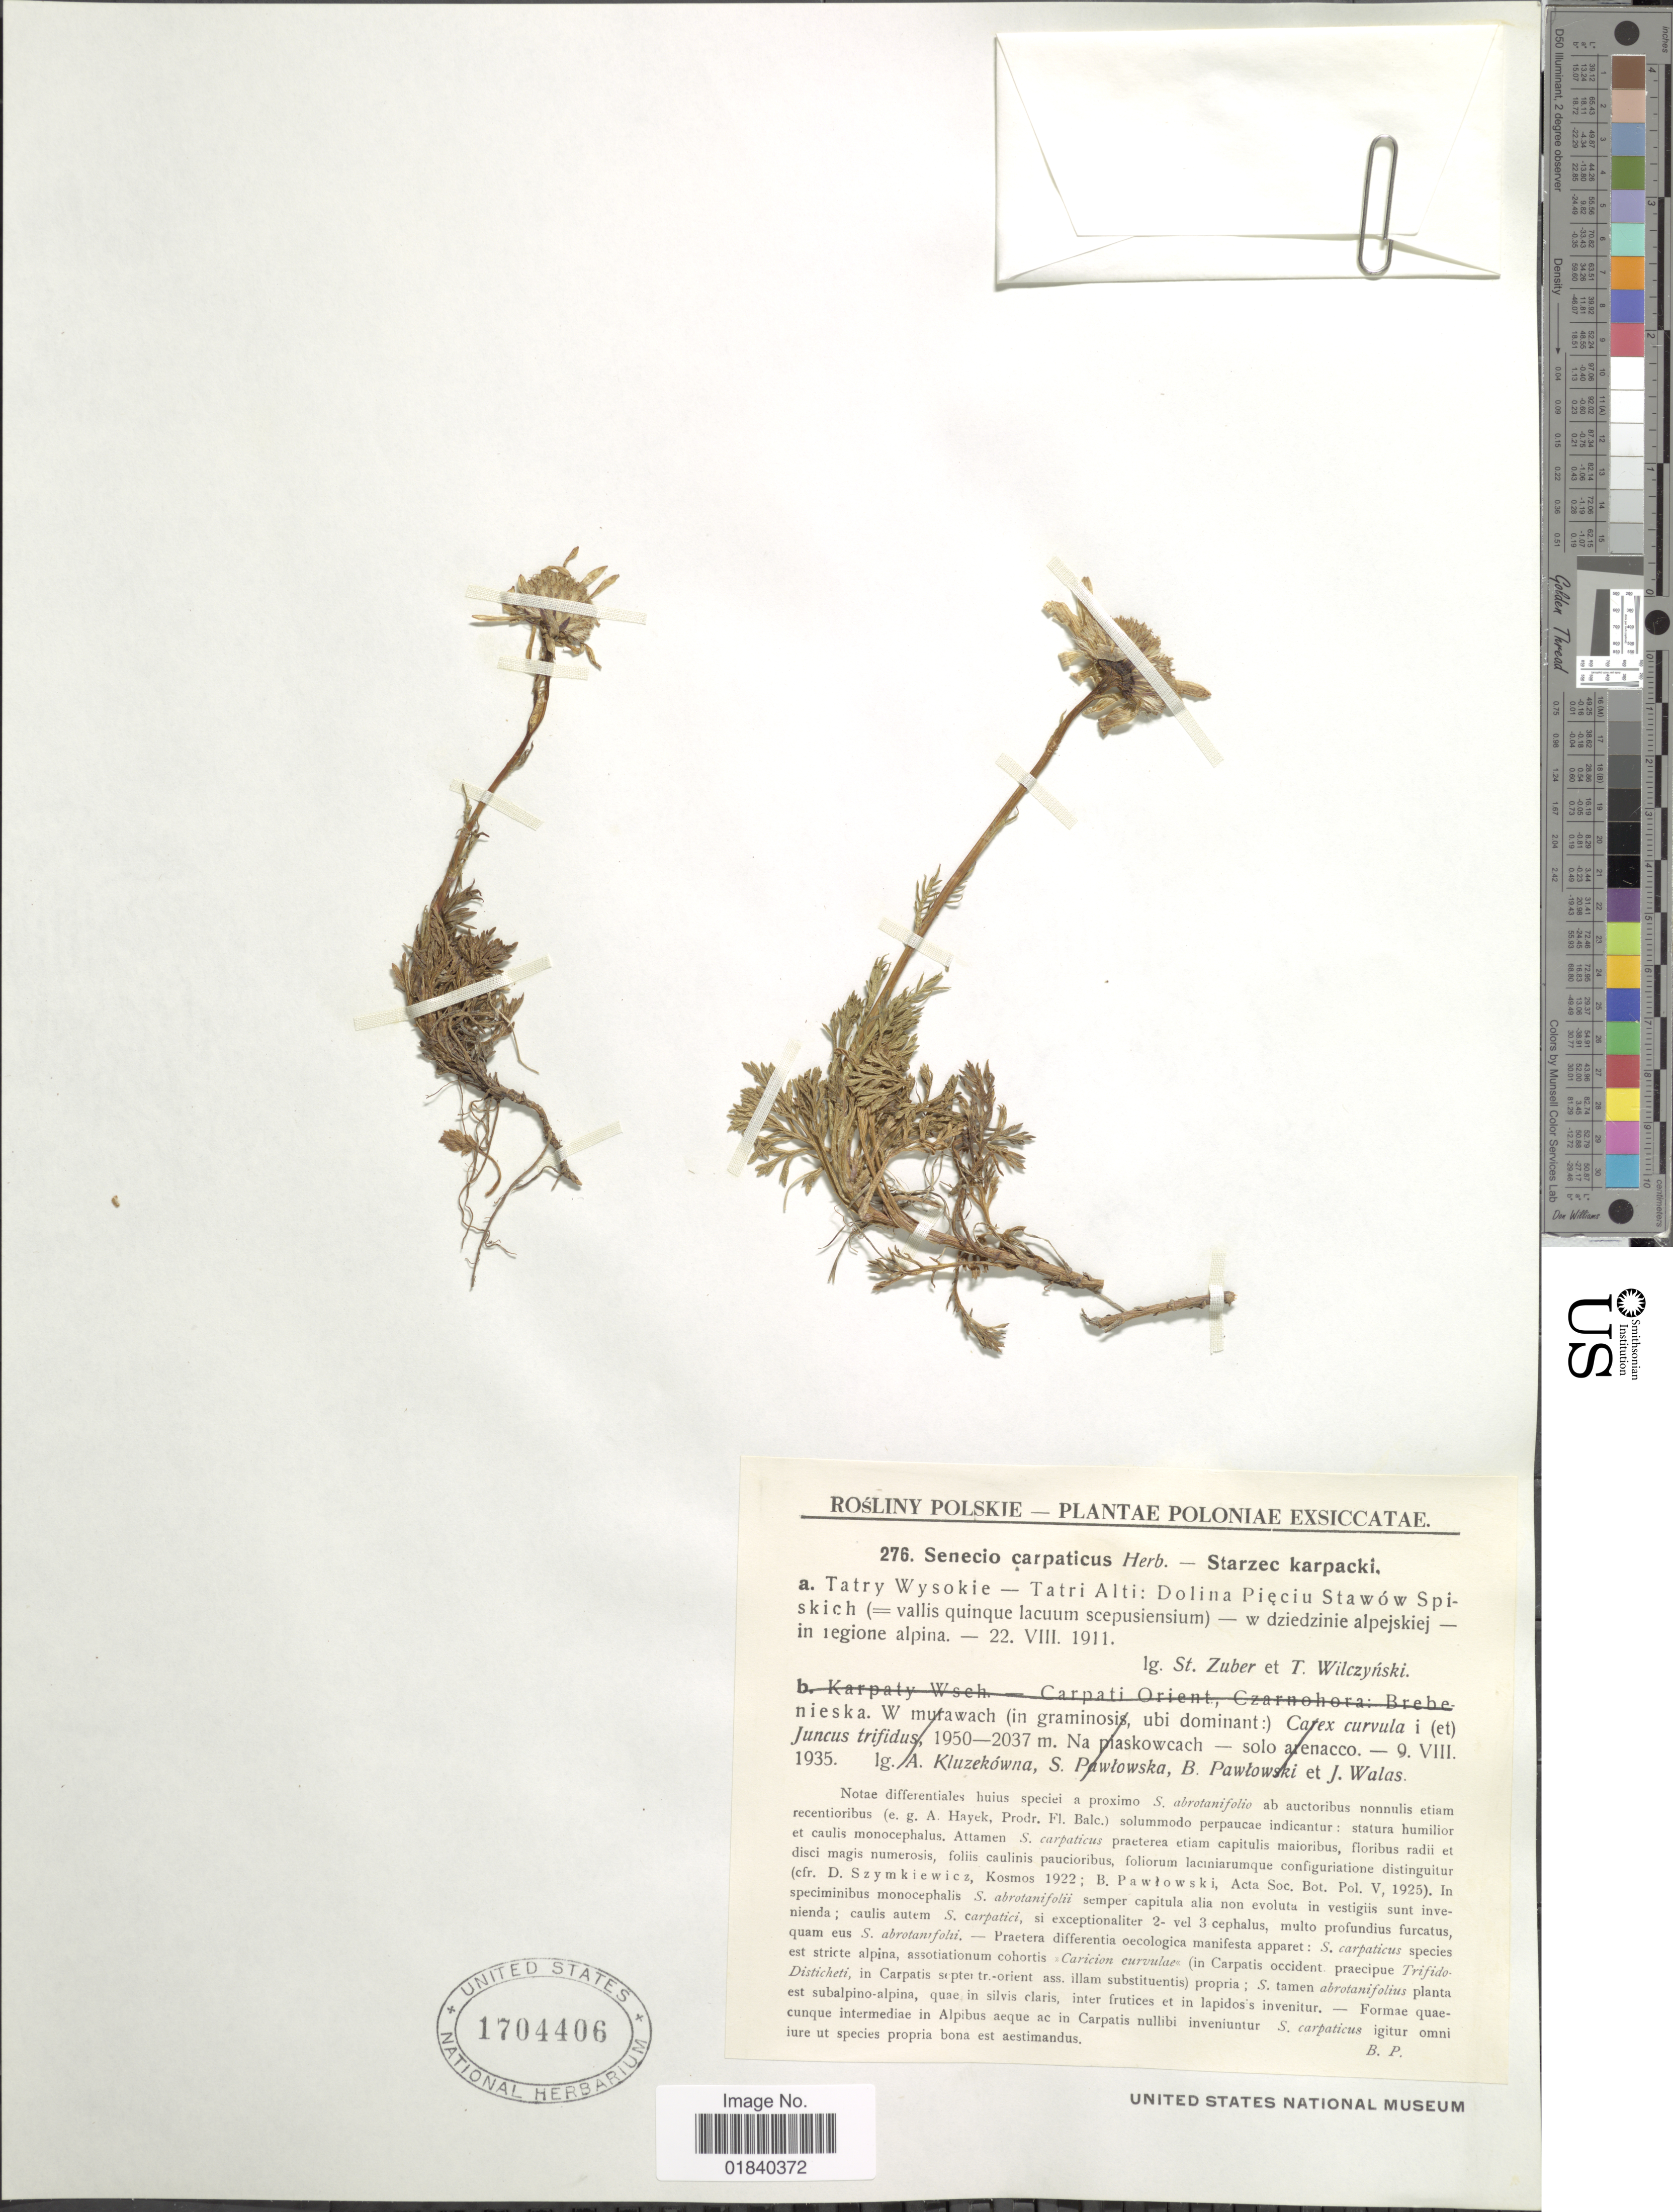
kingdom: Plantae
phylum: Tracheophyta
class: Magnoliopsida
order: Asterales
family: Asteraceae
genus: Jacobaea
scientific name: Jacobaea abrotanifolia subsp. carpathica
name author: (Herbich) B. Nord. & Greuter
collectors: S. Zuber & T. Wilczynski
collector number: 276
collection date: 1911-08-22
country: Poland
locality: Poloniae. Tatry Wysokie - Tatri Alti: Dolina Pieciu Stawow Spiskich (=vallis quinque lacuum scepusiensium) - w dziedzinie alpejskiej - in regione alpina.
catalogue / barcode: US 1704406